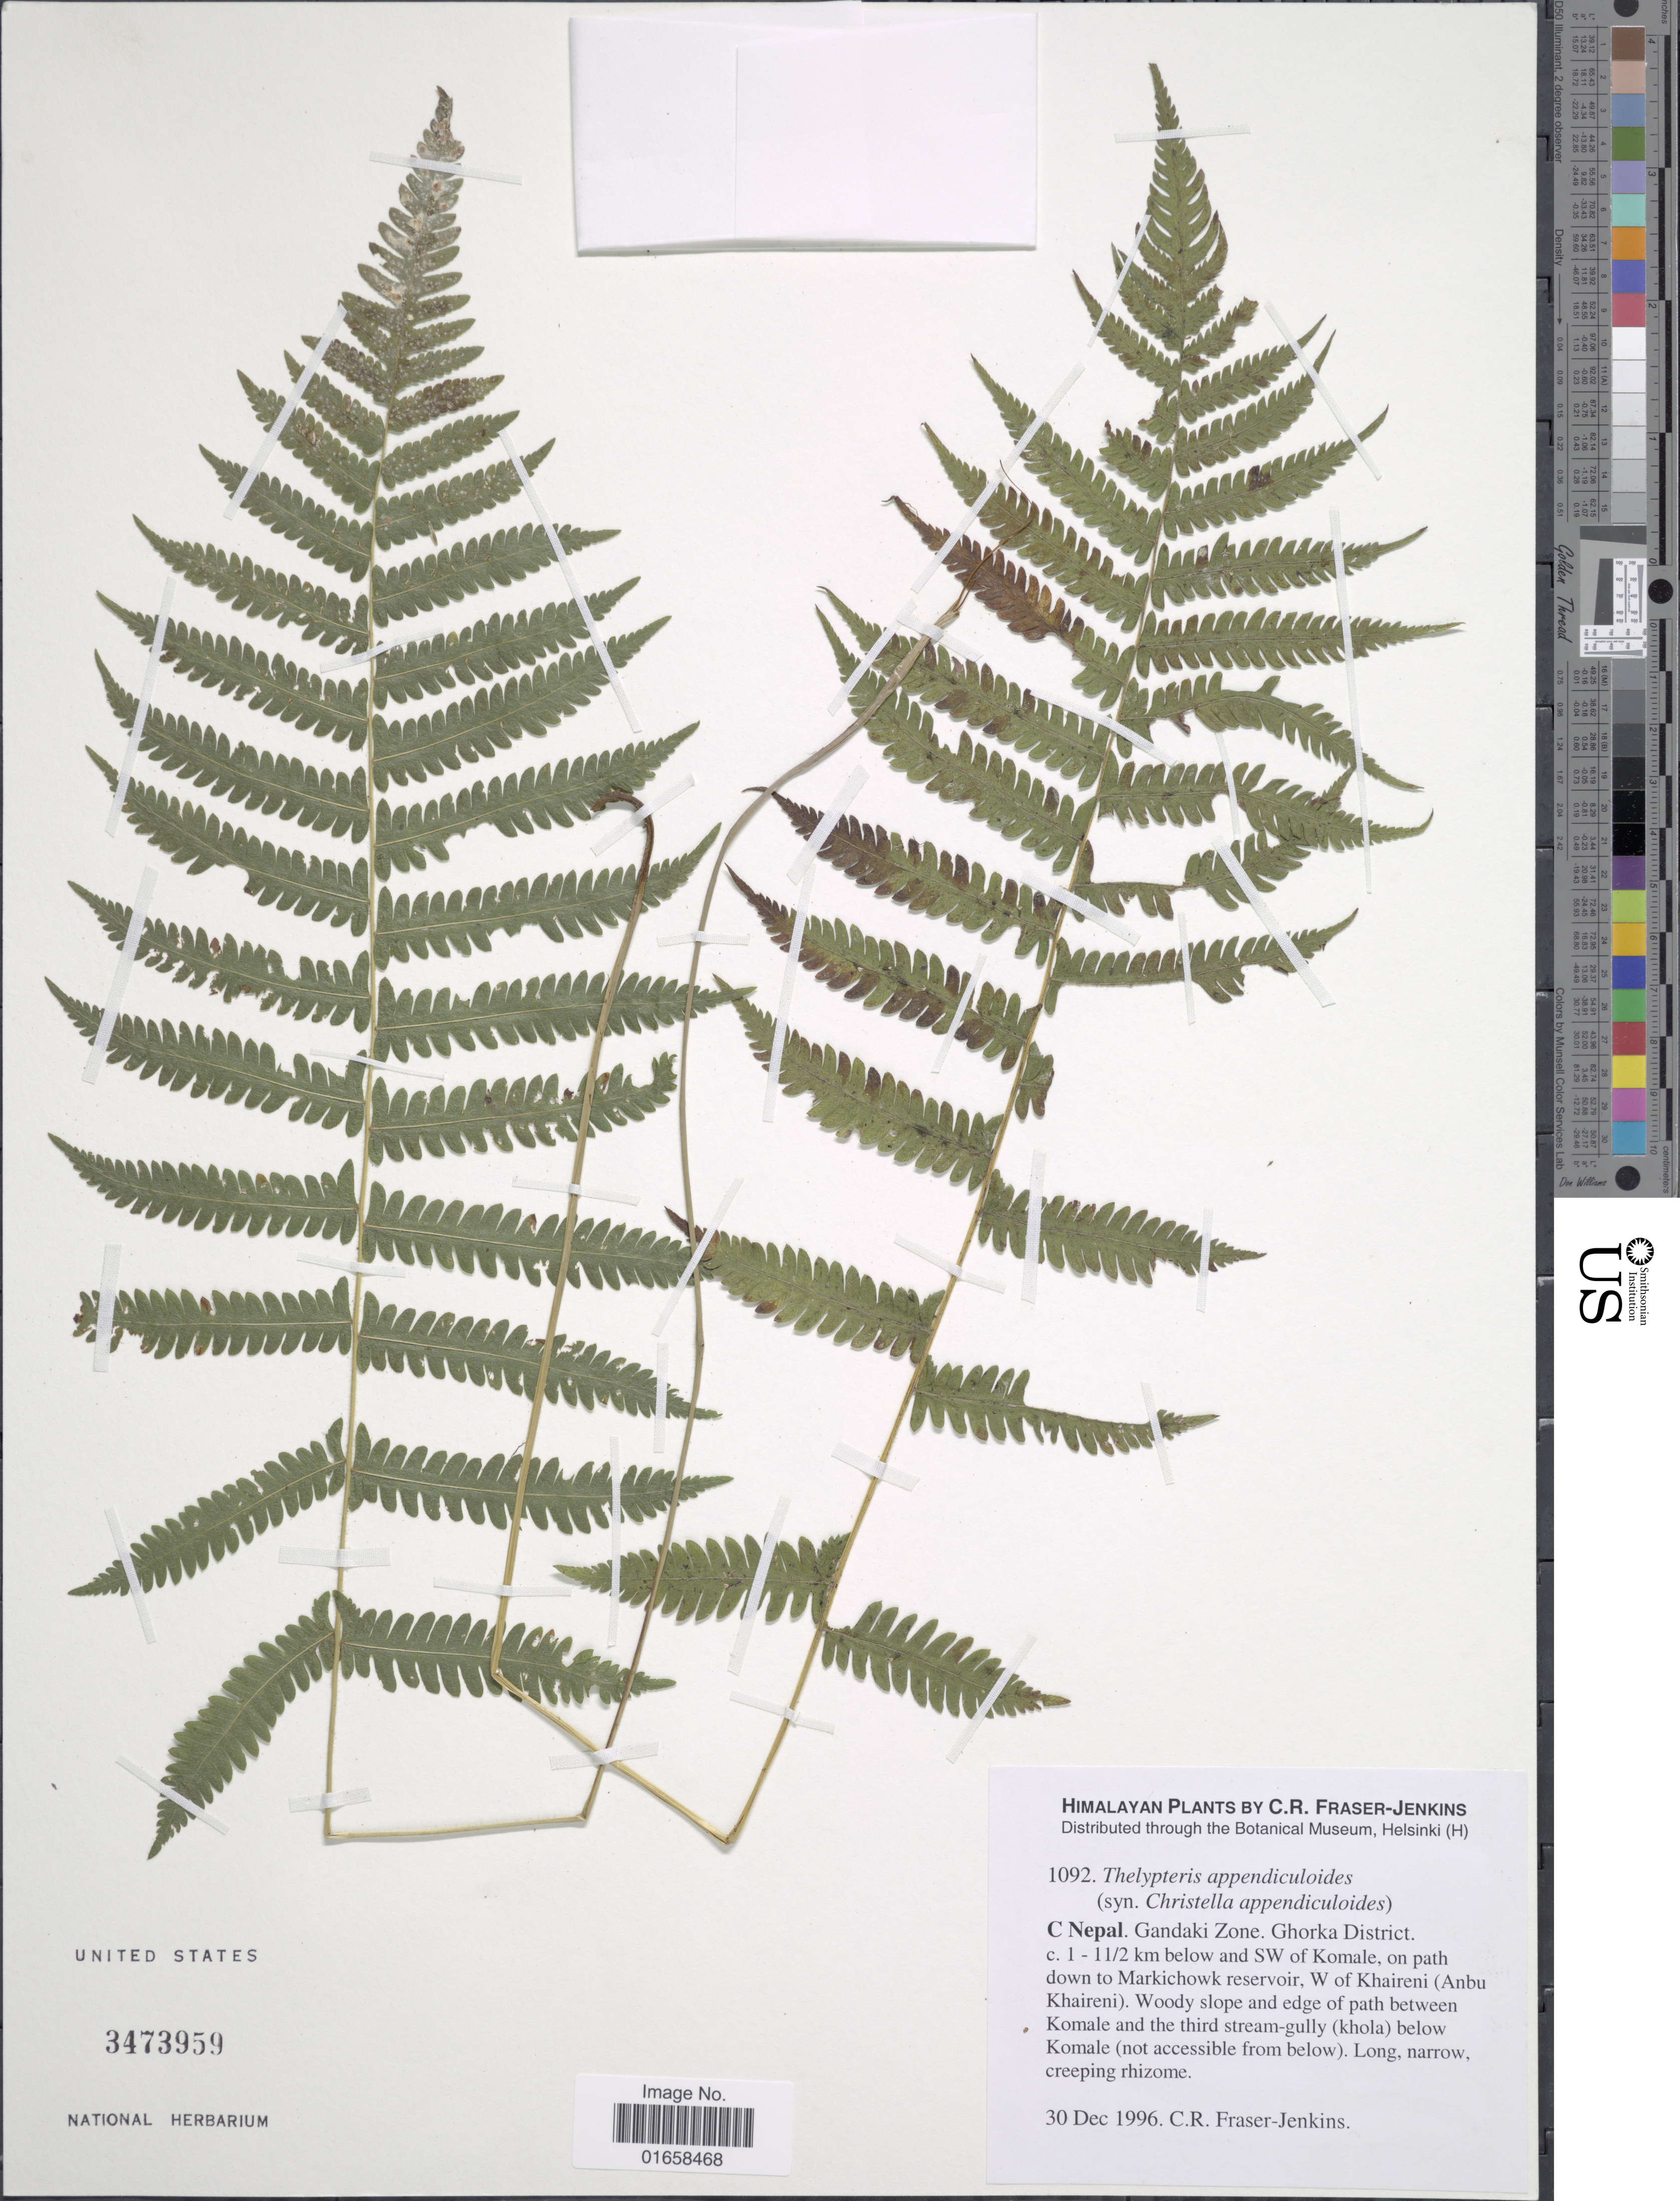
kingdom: Plantae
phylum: Tracheophyta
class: Polypodiopsida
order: Polypodiales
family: Thelypteridaceae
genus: Christella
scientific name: Christella appendicula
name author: (C. Presl) Holttum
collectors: C. R. Fraser-Jenkins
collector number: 1092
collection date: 1996-12-30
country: Nepal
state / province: Gandaki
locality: C Nepal. Gandaki Zone. Ghorka District. c. 1 - 11/2 km below and SW of Komale, on path down to Markichowk resorvoir, W of Khaireni (Anbu Khaireni). The third stream-gully (khola) below Komale. Himlayan Plants.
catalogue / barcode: US 3473959